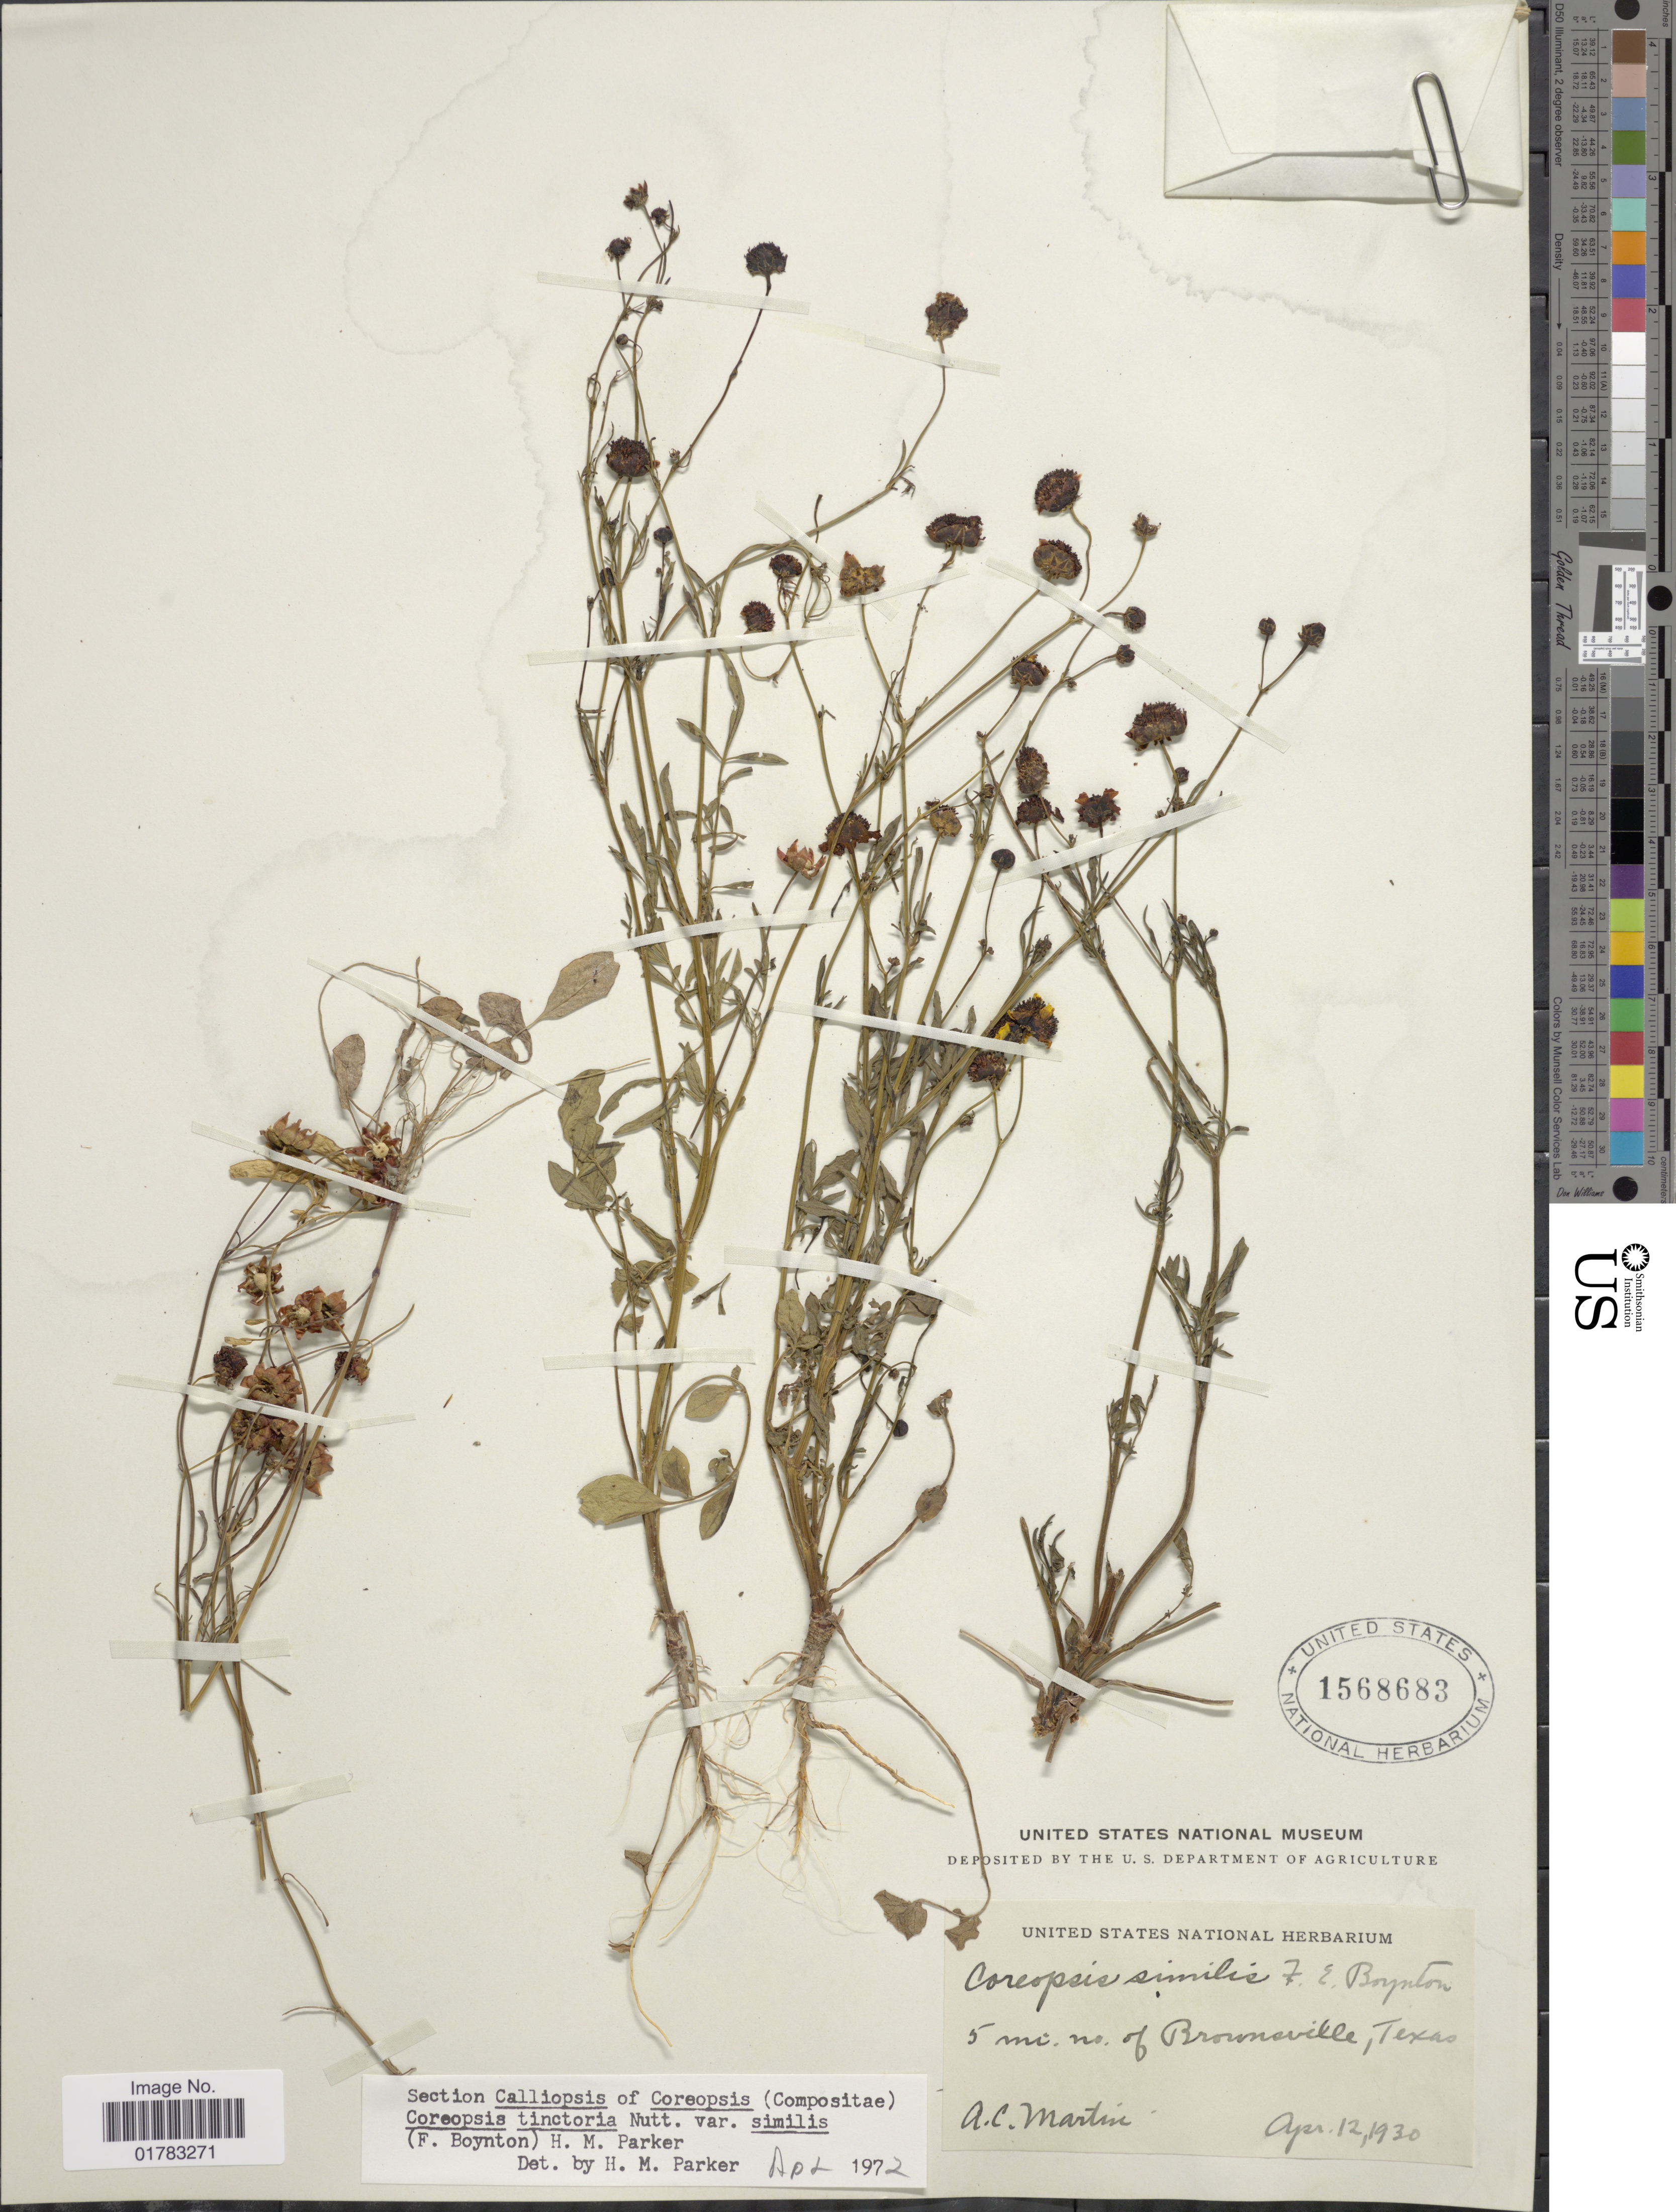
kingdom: Plantae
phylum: Tracheophyta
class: Magnoliopsida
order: Asterales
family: Asteraceae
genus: Coreopsis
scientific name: Coreopsis tinctoria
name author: Nutt.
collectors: A. C. Martin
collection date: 1930-04-12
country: United States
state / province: Texas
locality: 5 mi. n of Brownsville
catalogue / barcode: US 1568683